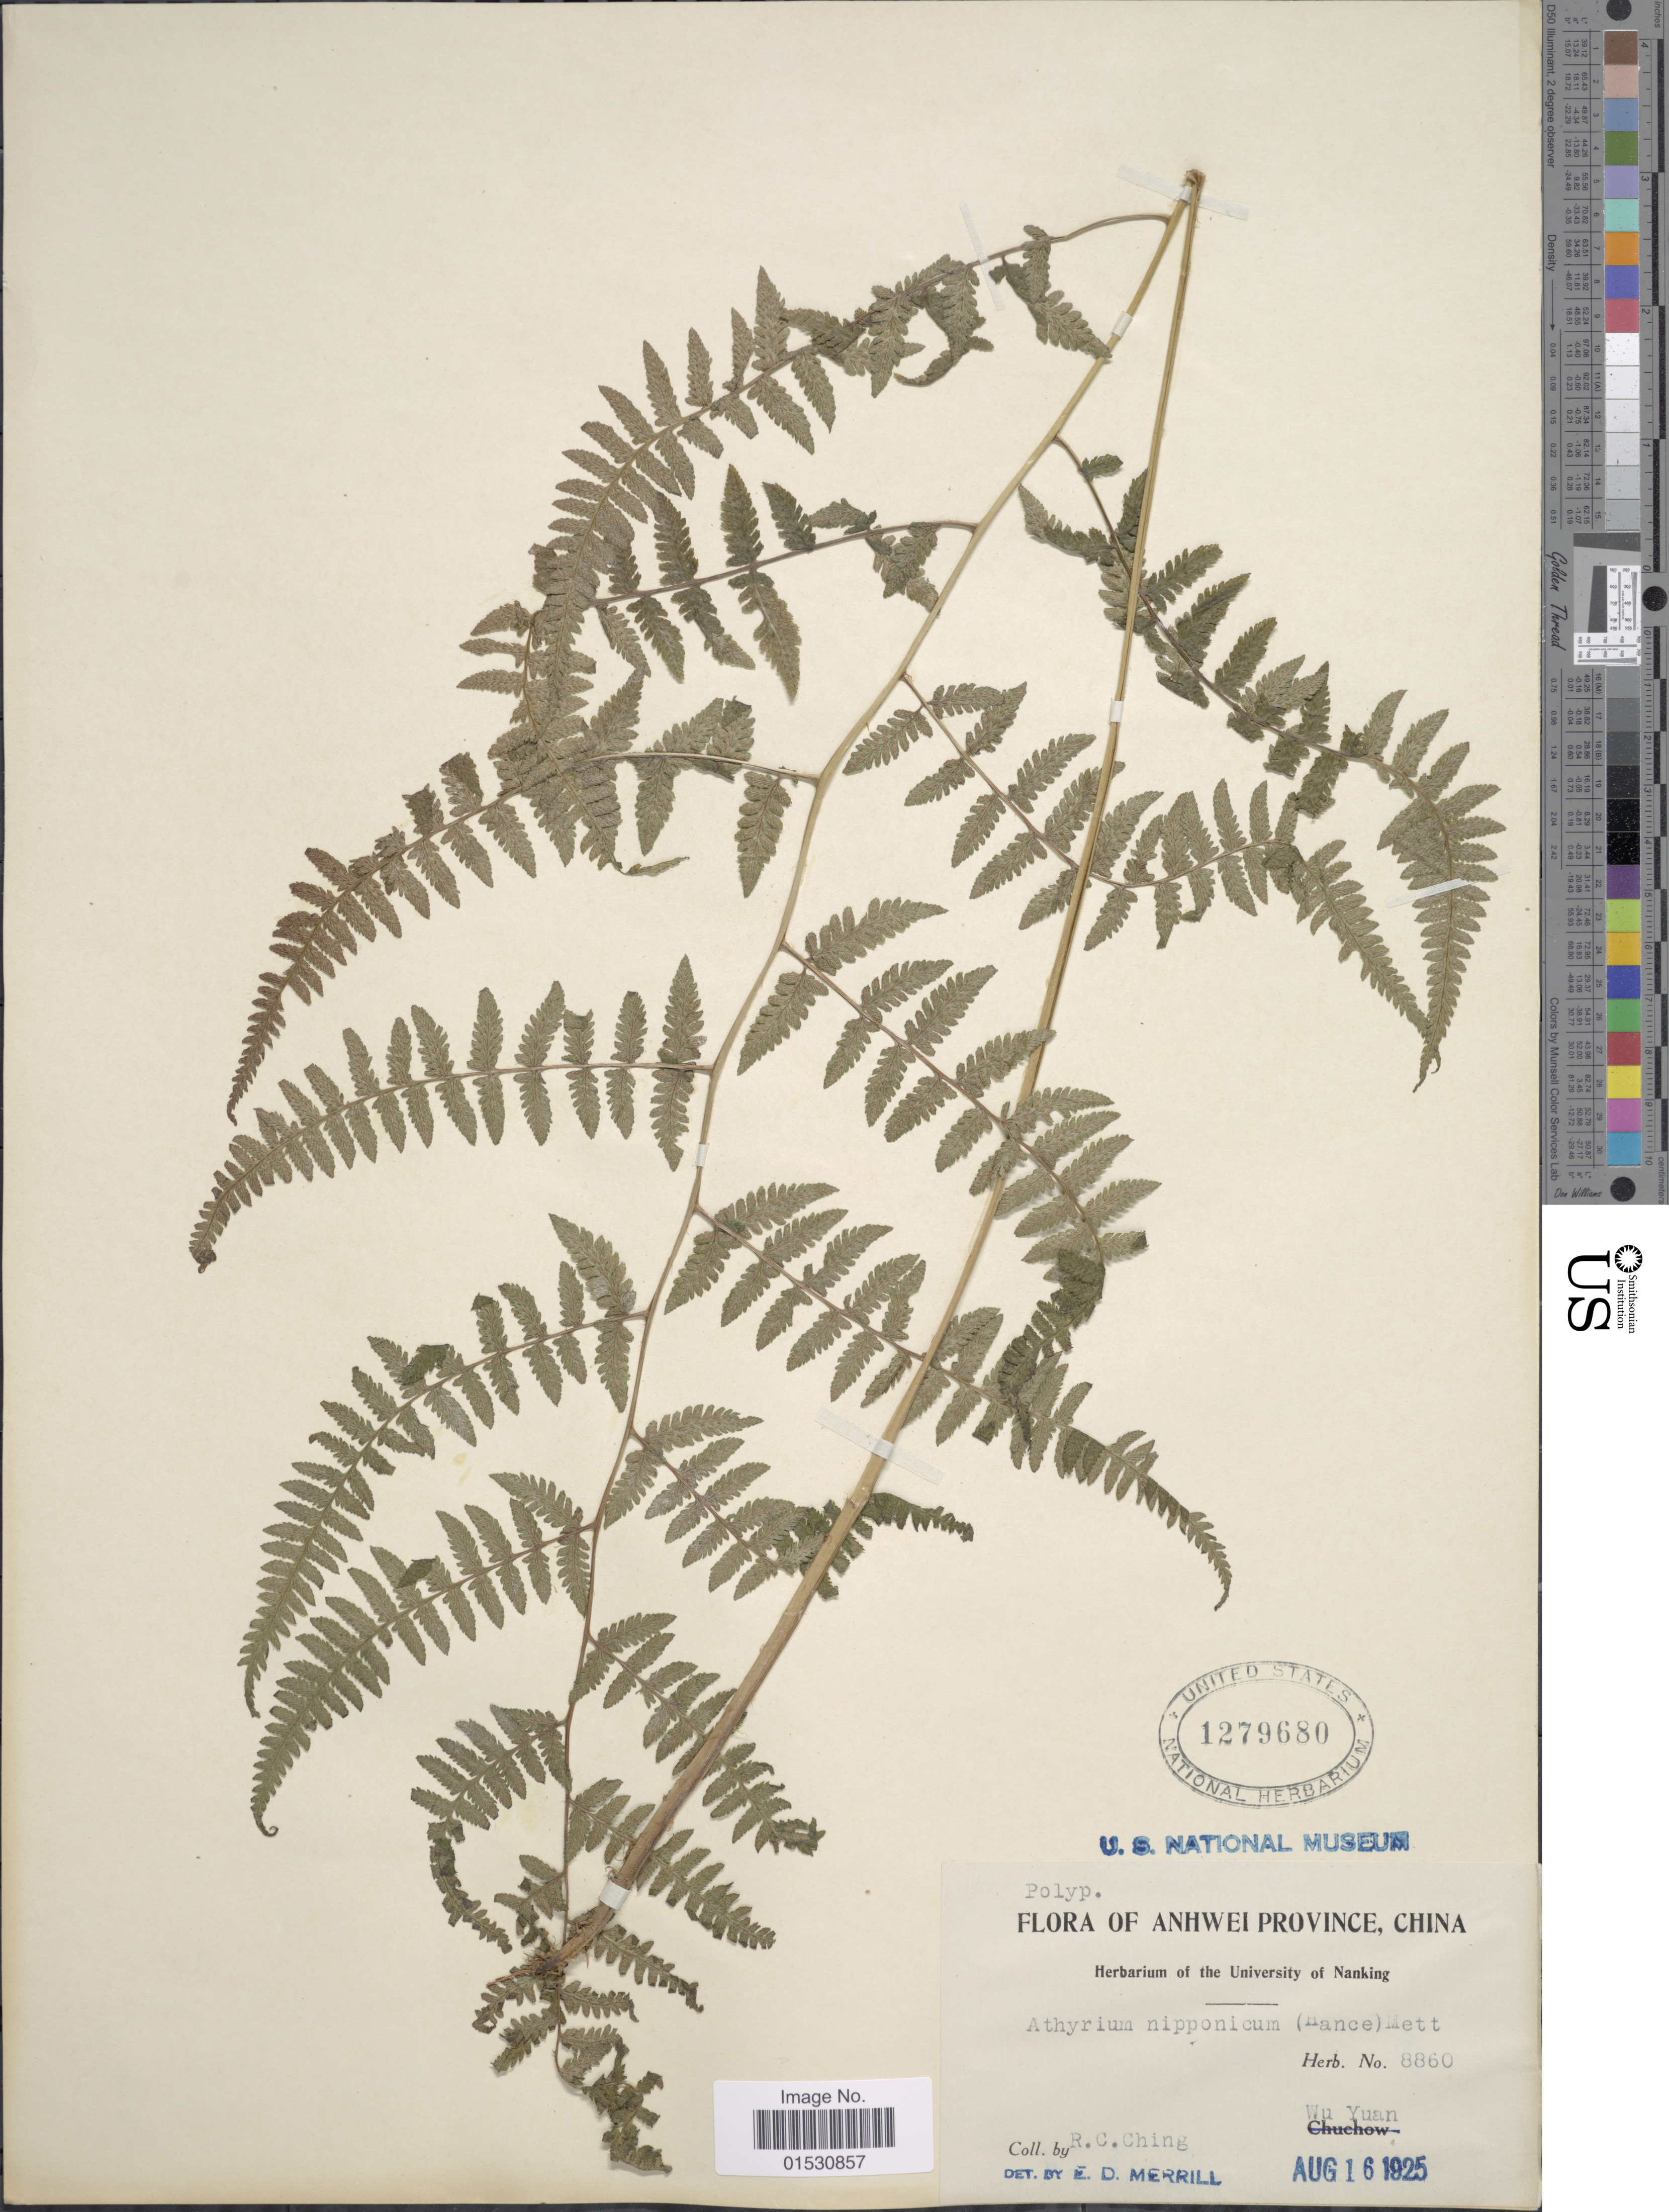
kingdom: Plantae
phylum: Tracheophyta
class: Polypodiopsida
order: Polypodiales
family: Athyriaceae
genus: Athyrium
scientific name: Athyrium nipponicum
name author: (Mett.) Hance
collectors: R. C. Ching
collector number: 8860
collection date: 1925-08-16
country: China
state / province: Anhui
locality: Anhwei Province. Wu Yuan.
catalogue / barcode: US 1279680